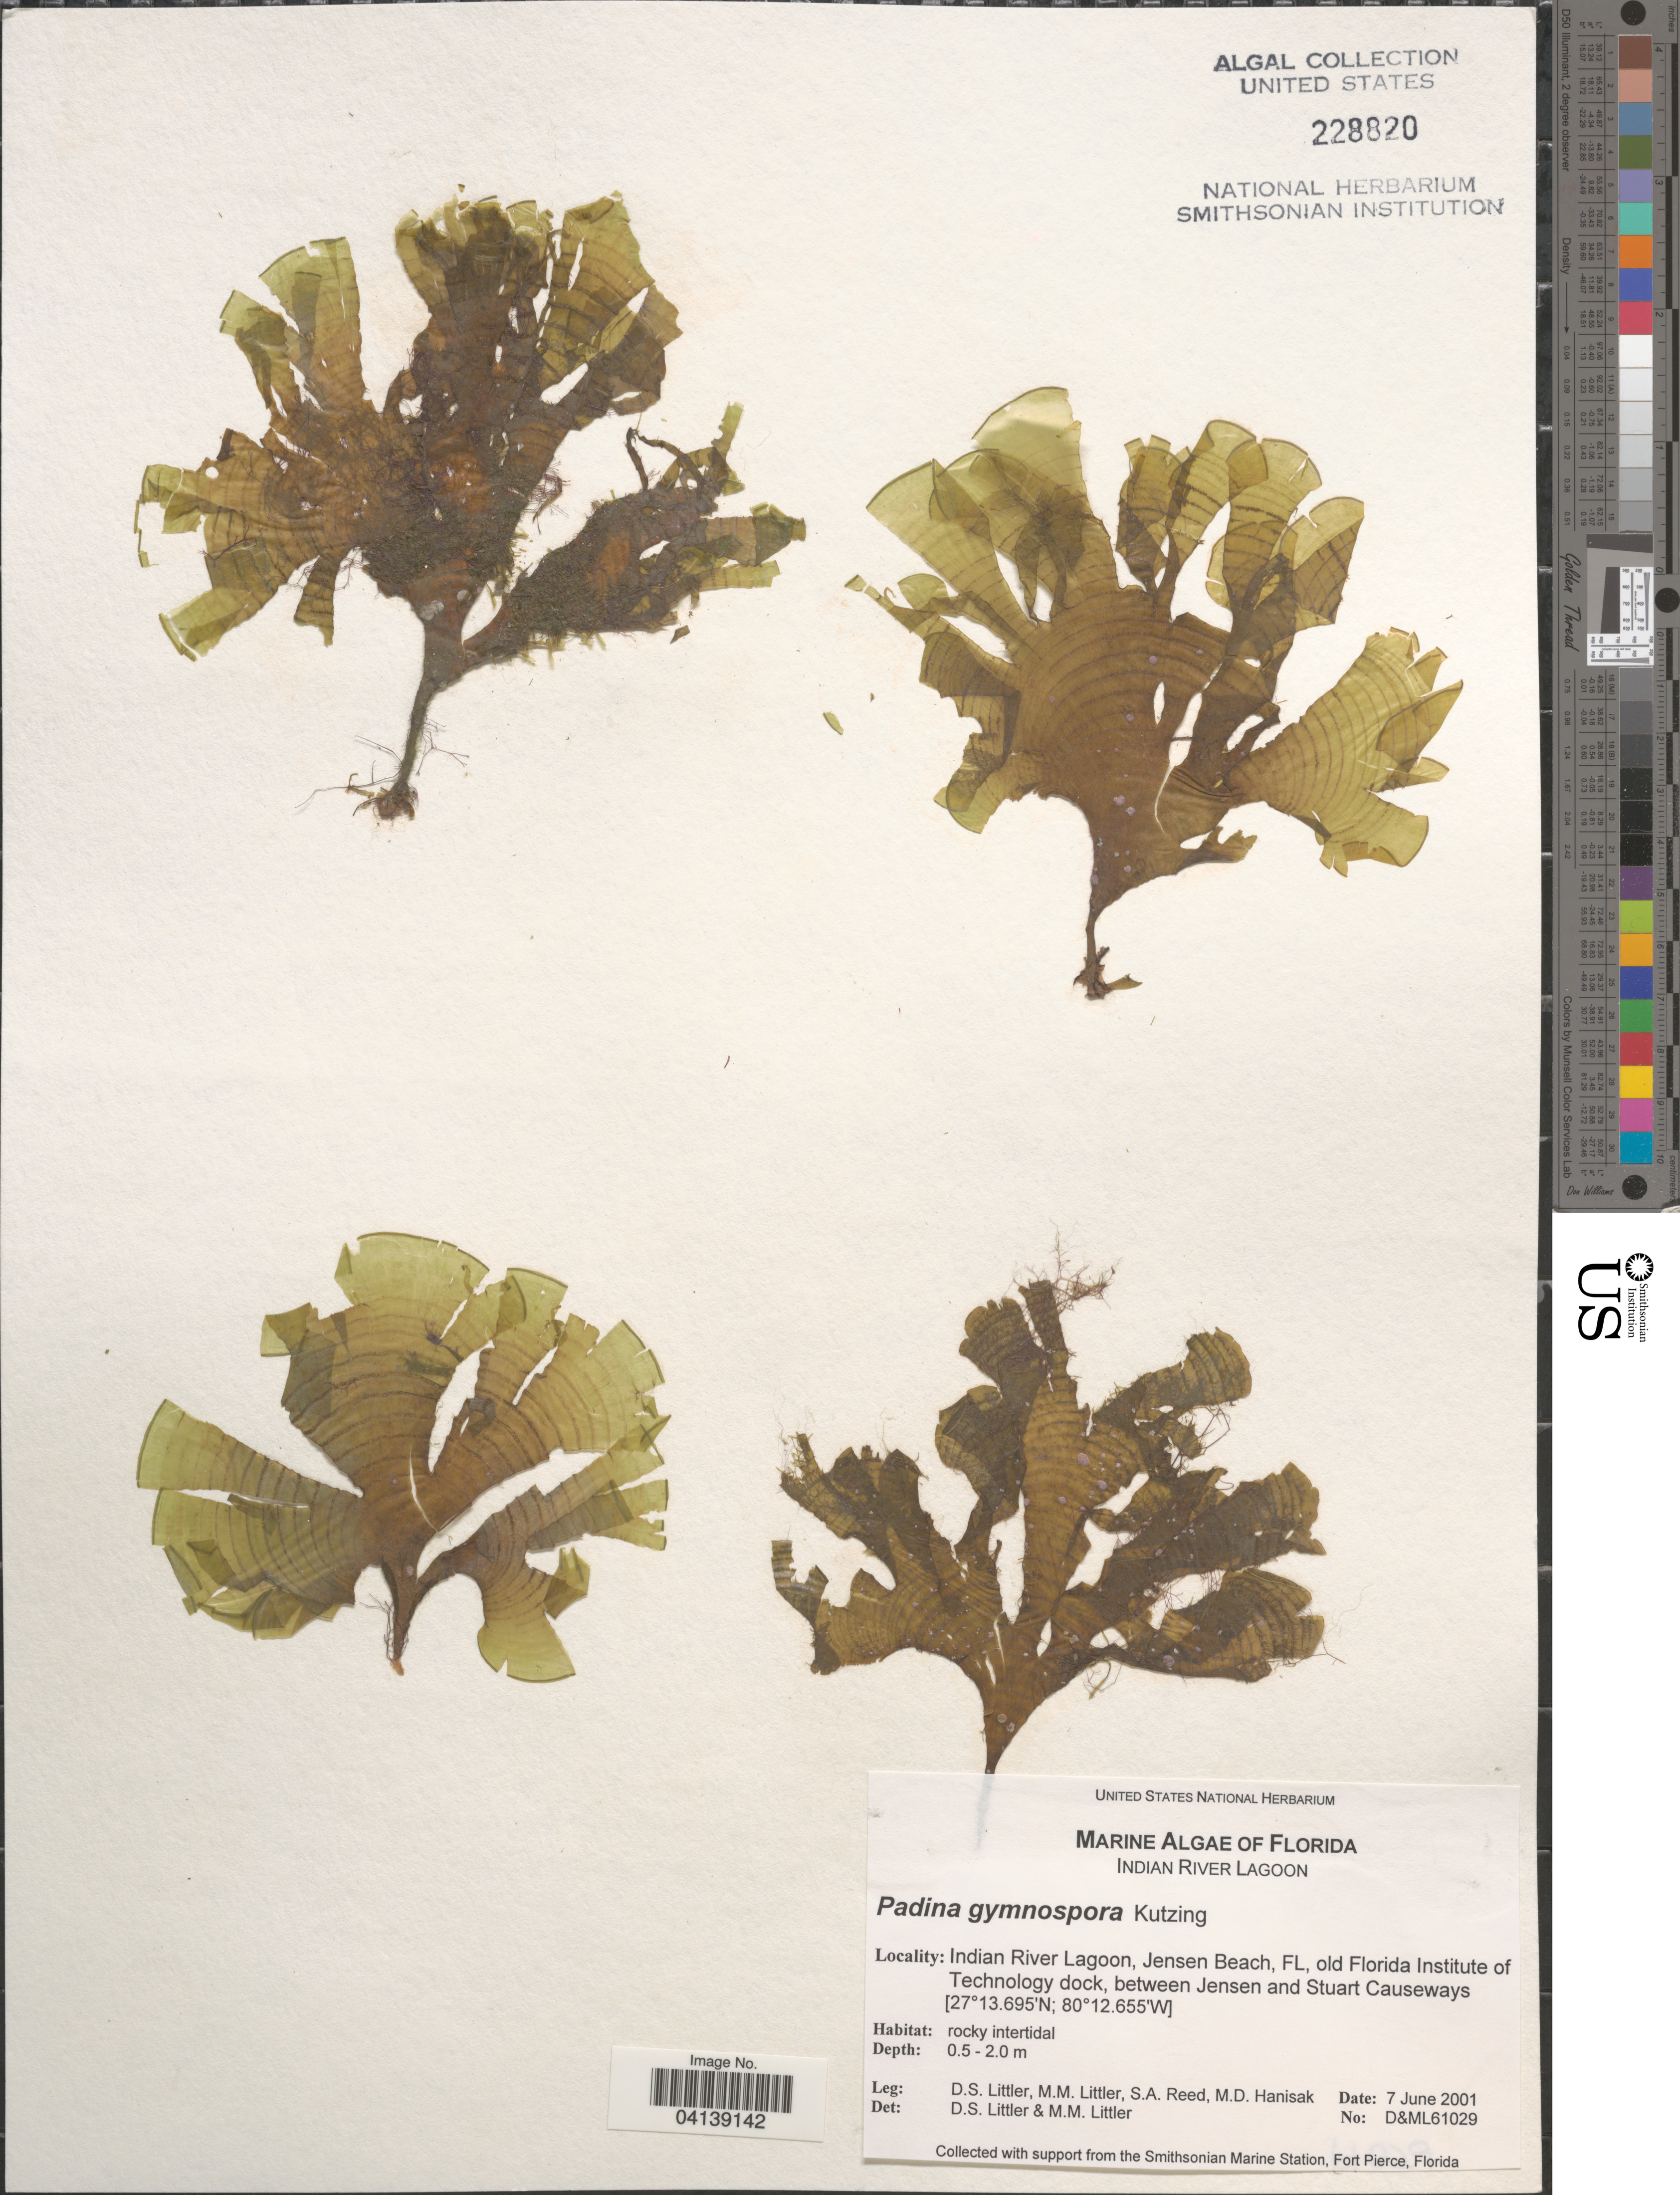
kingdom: Chromista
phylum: Ochrophyta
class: Phaeophyceae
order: Dictyotales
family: Dictyotaceae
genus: Padina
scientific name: Padina gymnospora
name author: (Kütz.) O.G. Sond.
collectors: D. S. Littler, S. Reed & M. Hanisak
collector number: D&ML61029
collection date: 2001-06-07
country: United States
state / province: Florida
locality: Indian River Lagoon, Jensen Beach, old Florida Institute of Technology dock, between Jensen and Stuart Causeways.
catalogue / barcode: US 228820